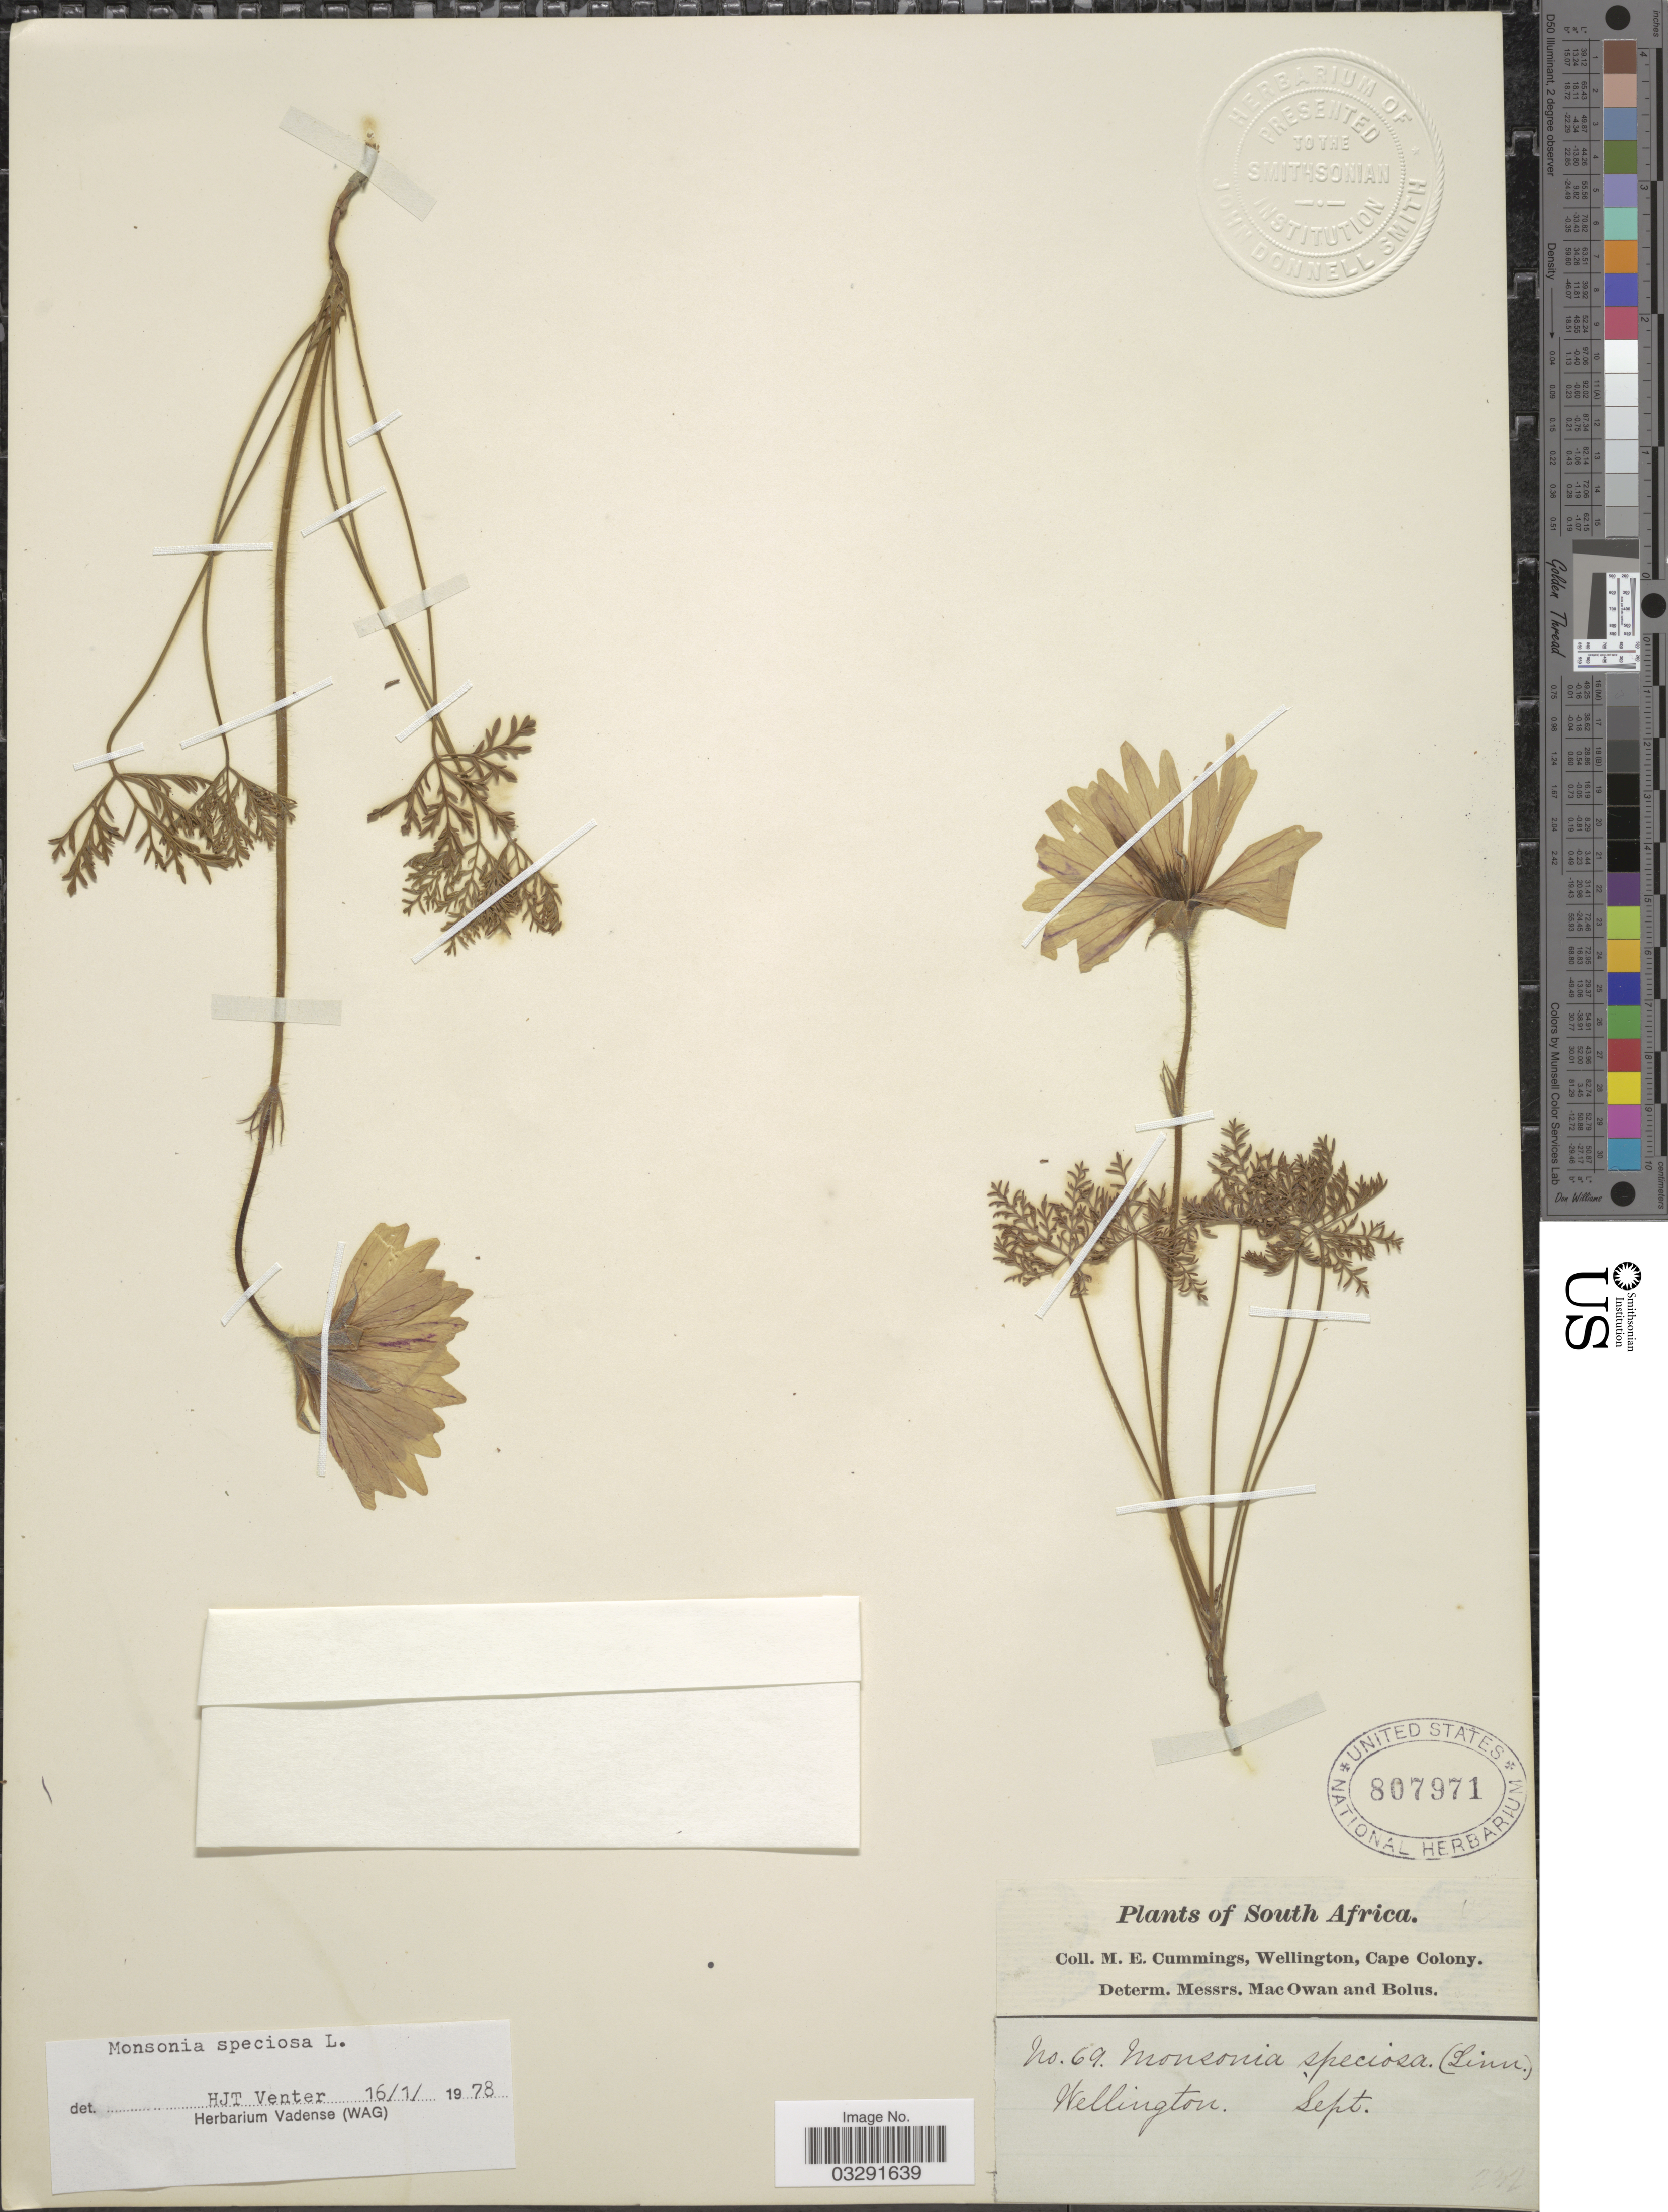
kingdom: Plantae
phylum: Tracheophyta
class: Magnoliopsida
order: Geraniales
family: Geraniaceae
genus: Monsonia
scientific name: Monsonia speciosa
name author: L.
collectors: M. E. Cummings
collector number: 69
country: South Africa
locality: Wellington.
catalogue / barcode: US 807971